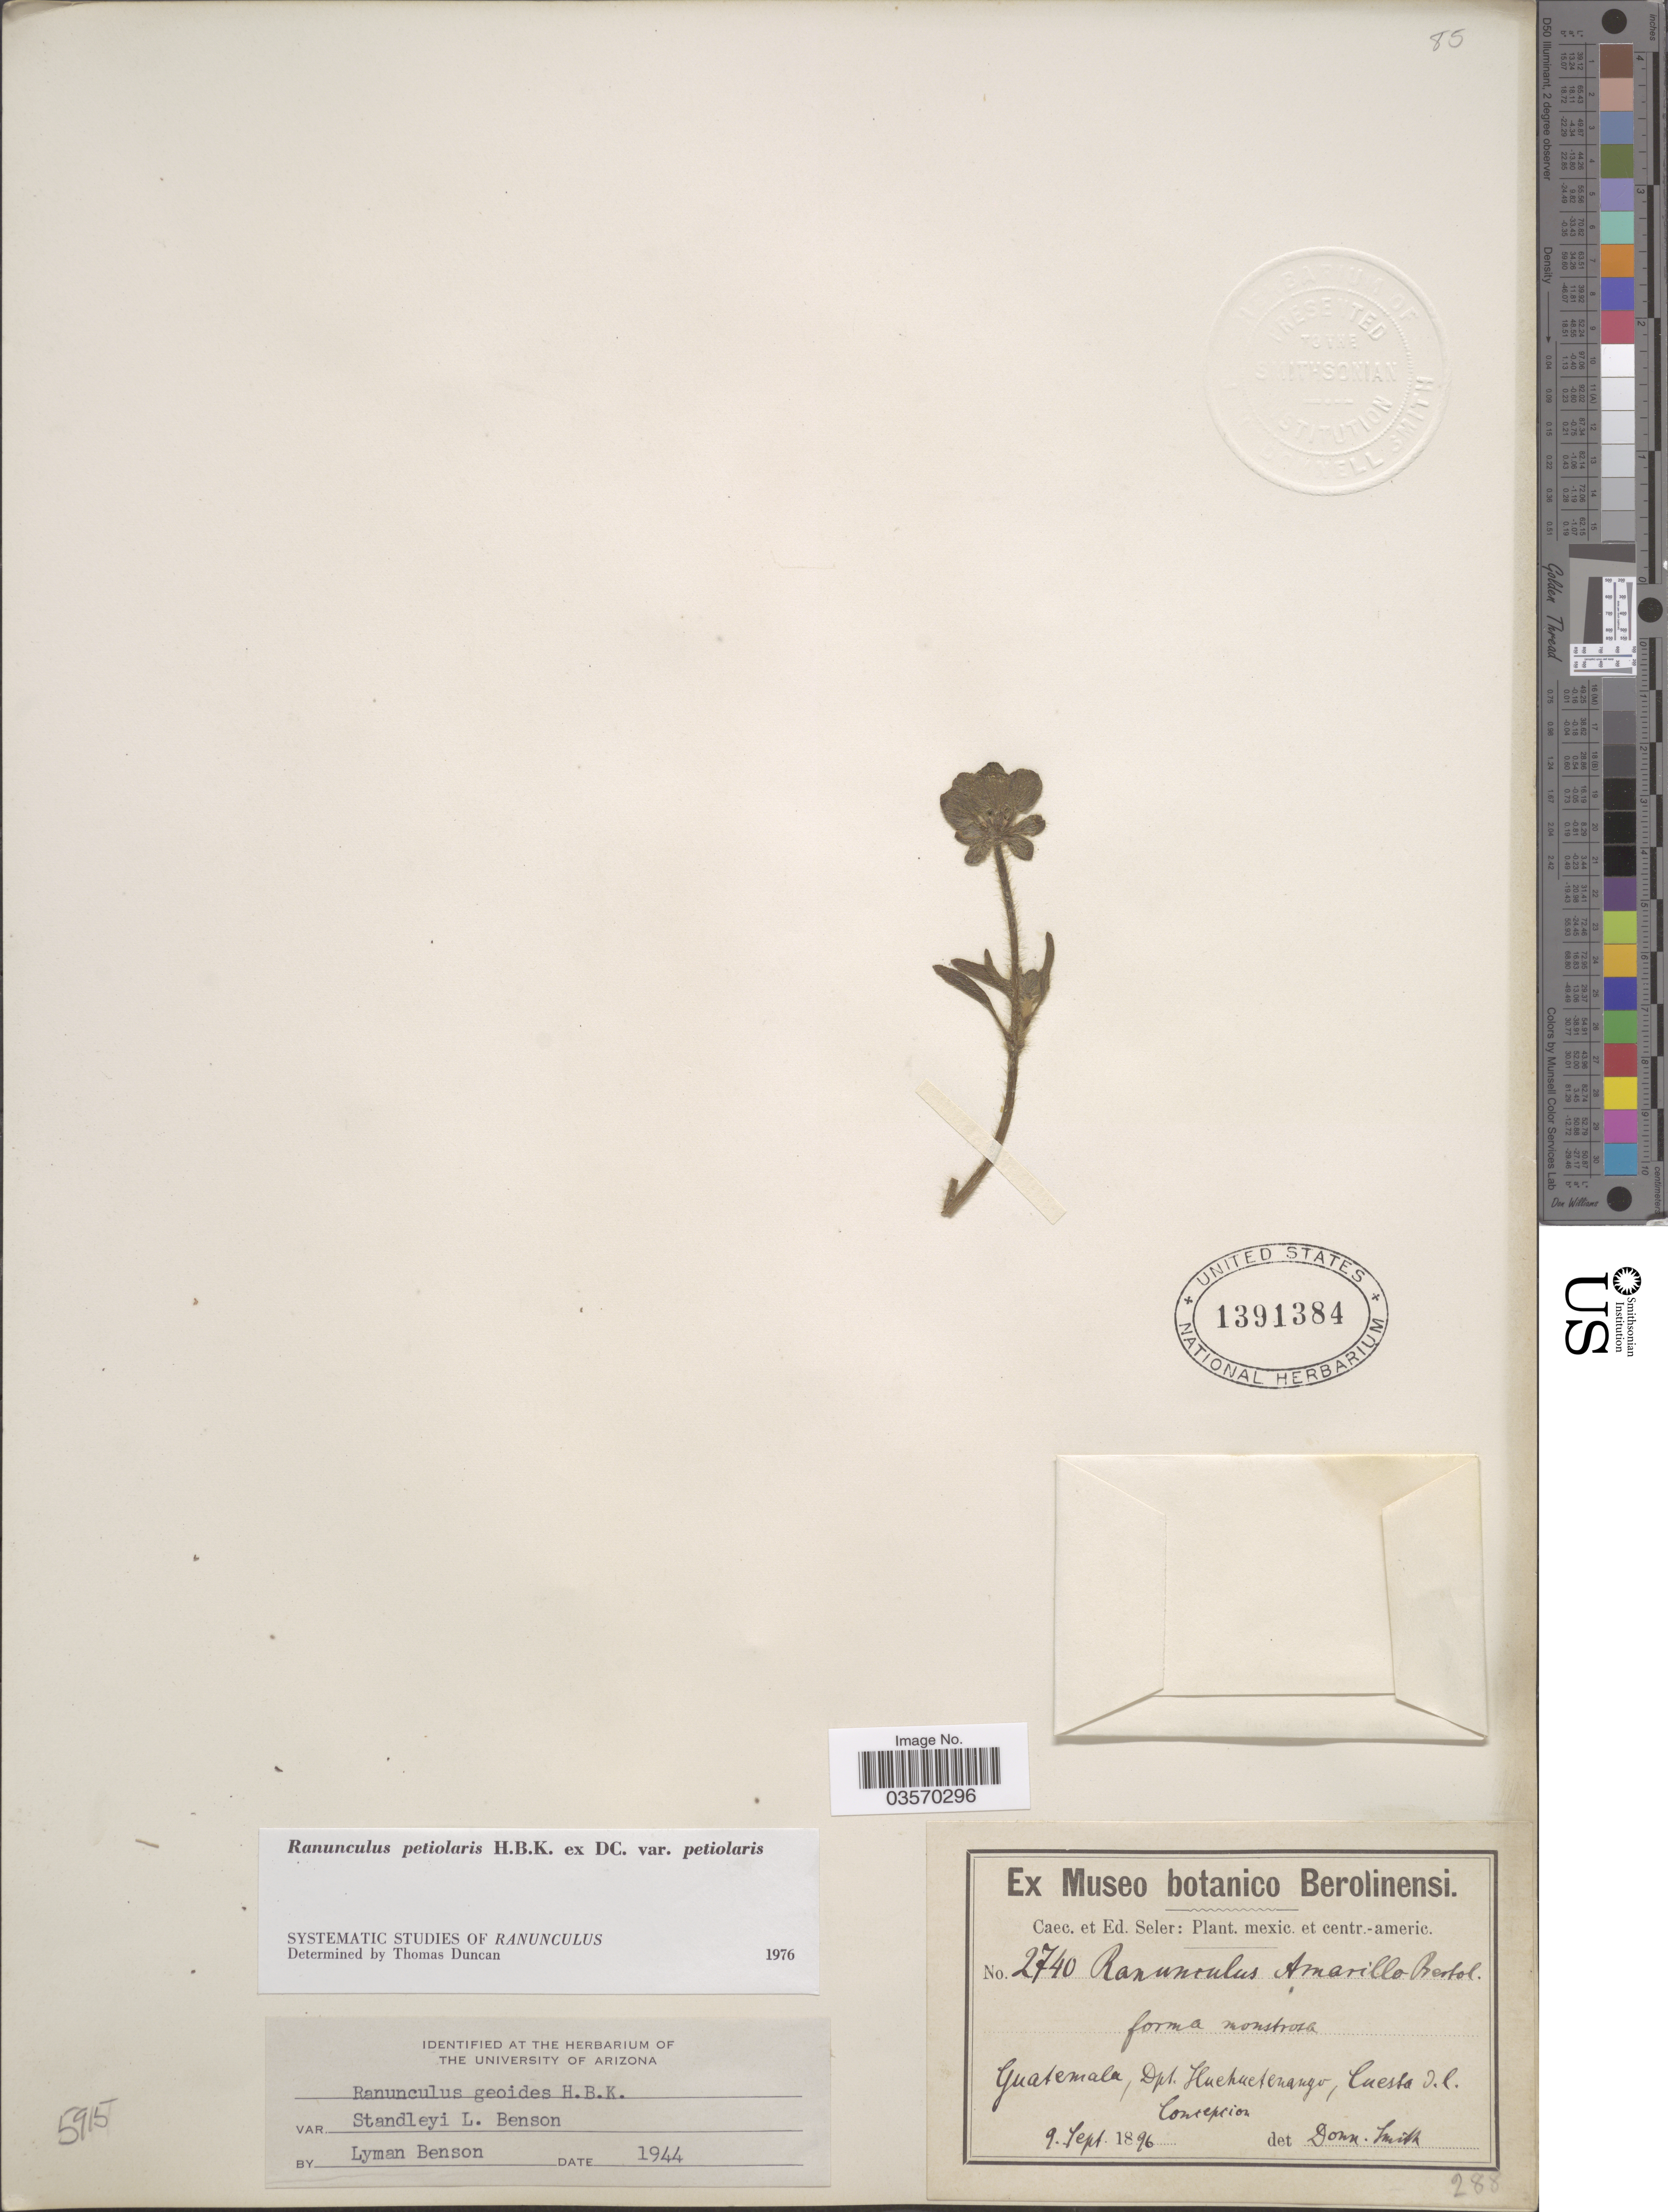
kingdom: Plantae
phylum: Tracheophyta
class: Magnoliopsida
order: Ranunculales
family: Ranunculaceae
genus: Ranunculus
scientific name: Ranunculus petiolaris var. petiolaris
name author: Kunth ex DC.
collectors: ex Caec. et Ed Seler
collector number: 2740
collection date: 1896-09-09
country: Guatemala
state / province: Huehuetenango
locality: Dpt. Huehuetenango, Cuesta D.C. Concepcion.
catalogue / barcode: US 1391384